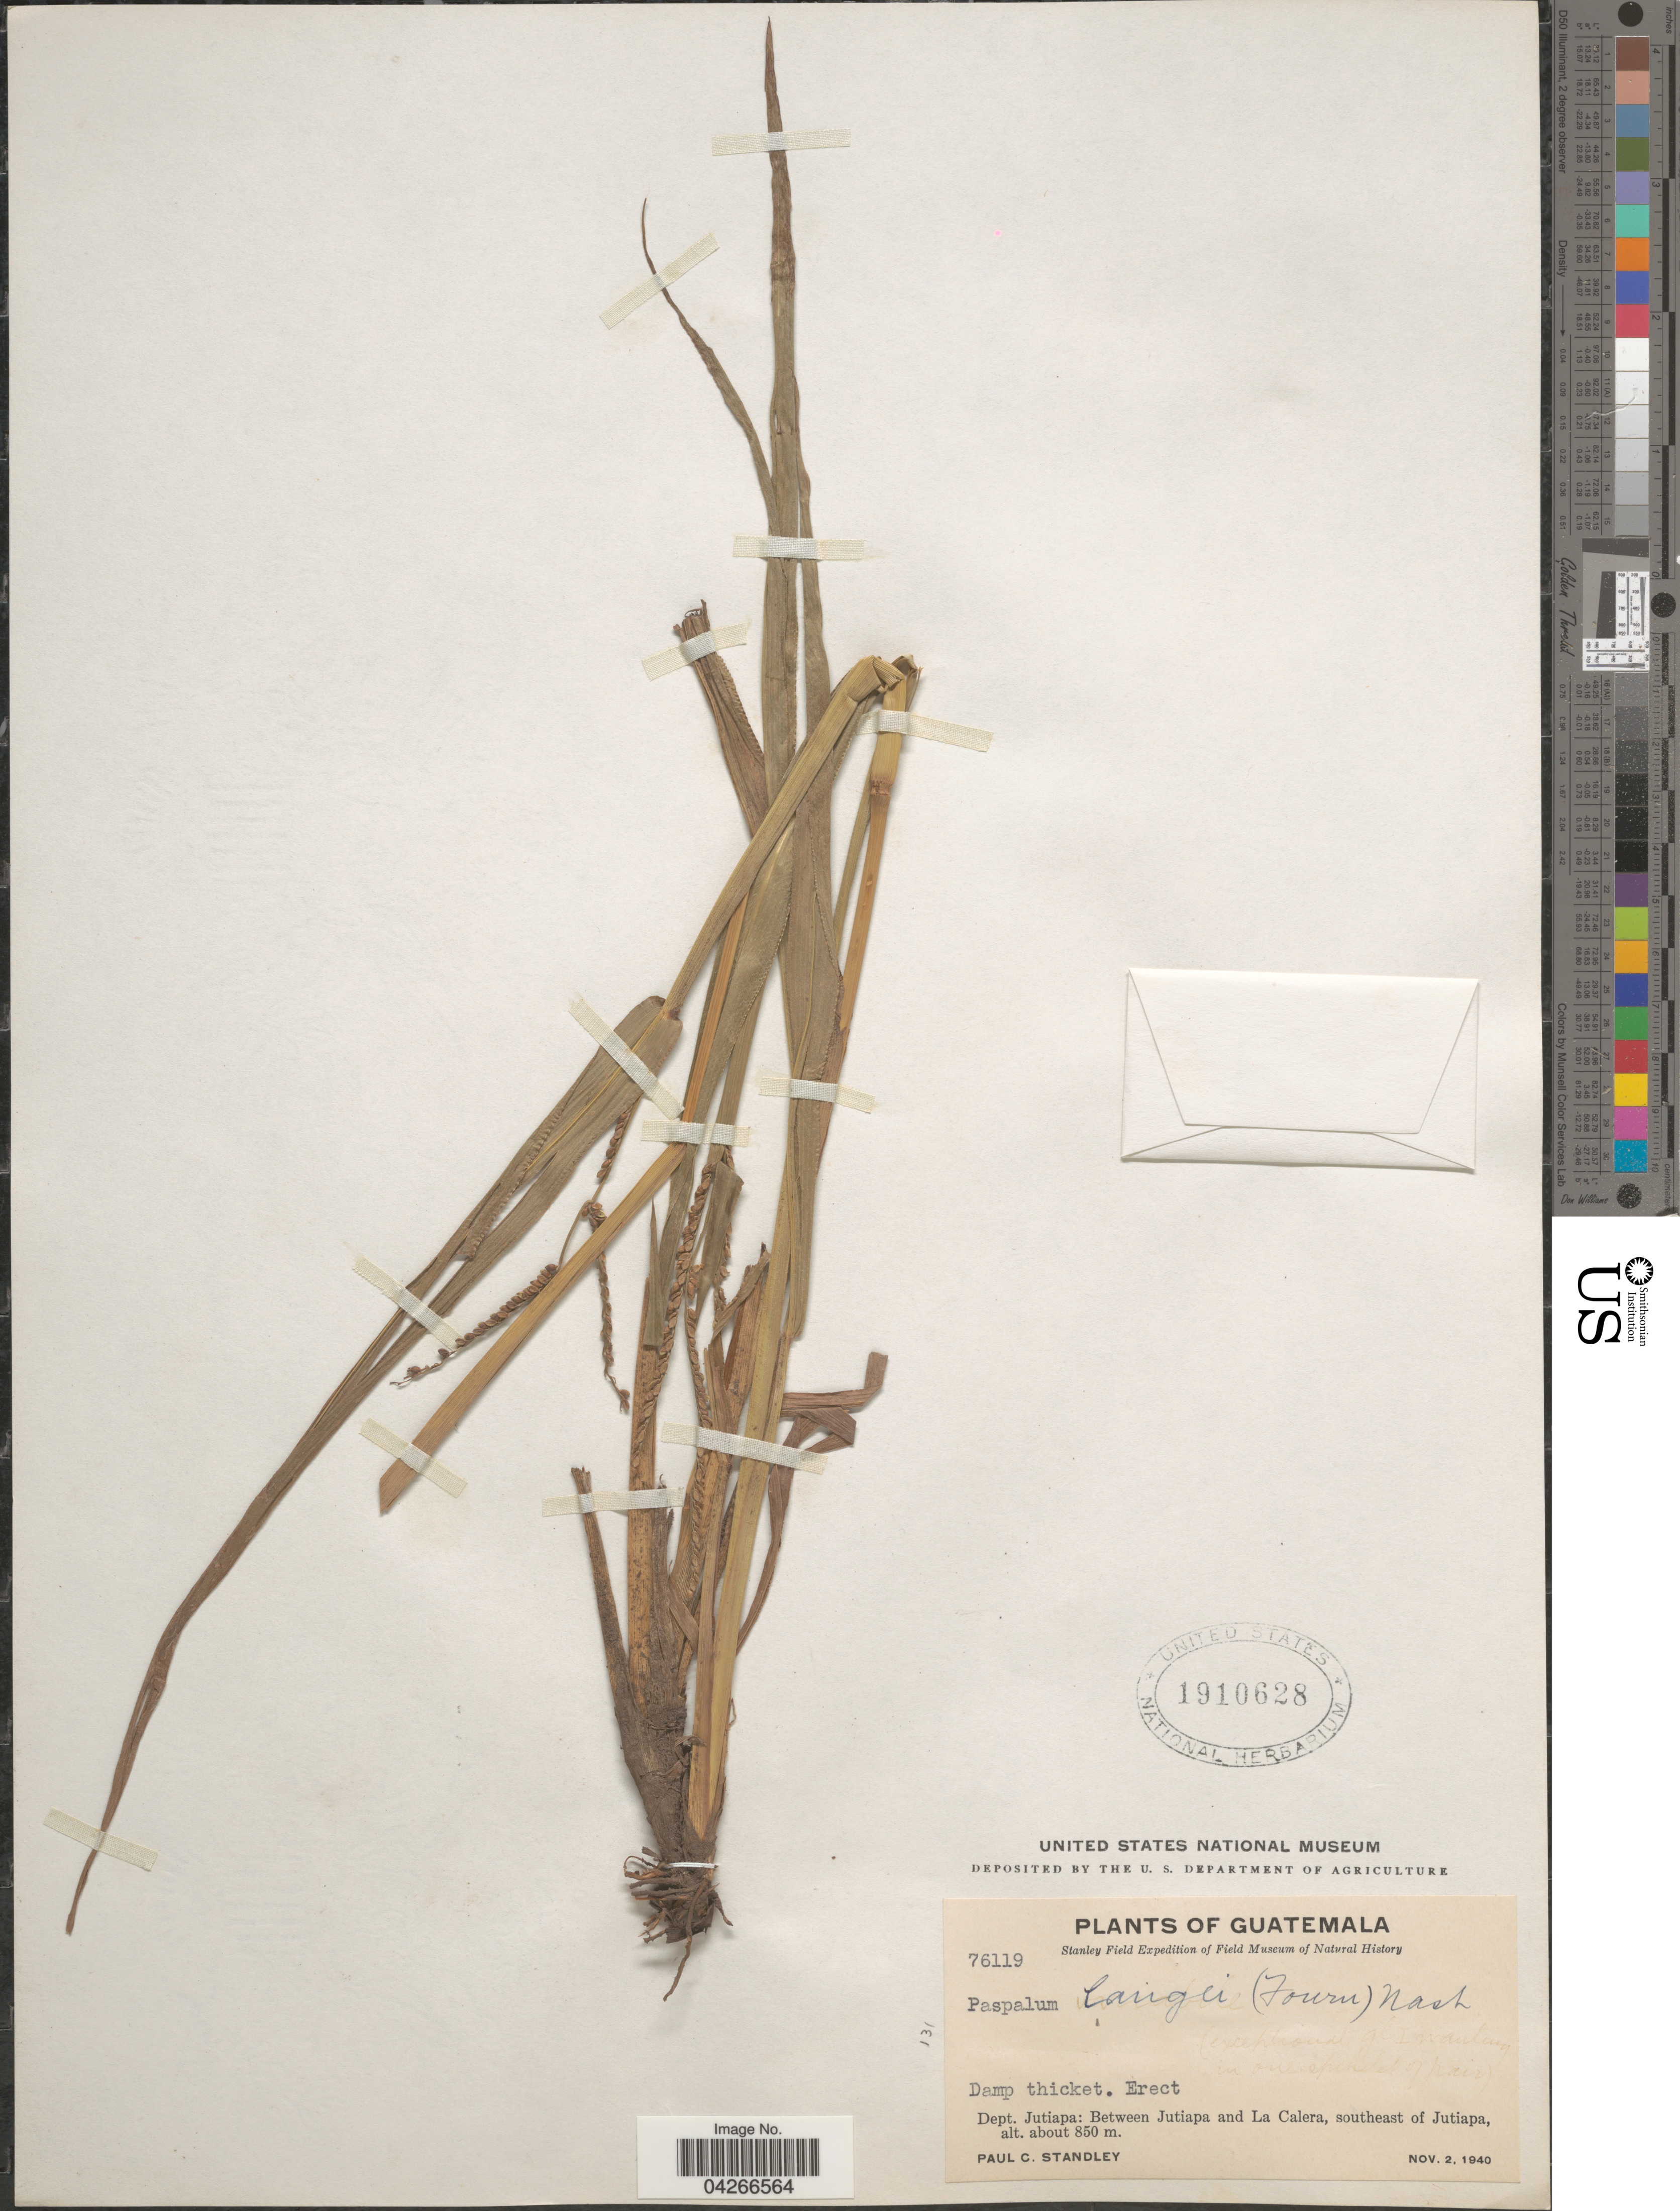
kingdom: Plantae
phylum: Tracheophyta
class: Liliopsida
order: Poales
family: Poaceae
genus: Paspalum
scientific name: Paspalum langei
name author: (E. Fourn.) Nash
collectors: P. C. Standley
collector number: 76119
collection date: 1940-11-02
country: Guatemala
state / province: Jutiapa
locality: Stanley Field Expedition. Dept. Jutiapa: Between Jutiapa and La Calera, southeast of Jutiapa.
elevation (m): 850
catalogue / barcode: US 1910628